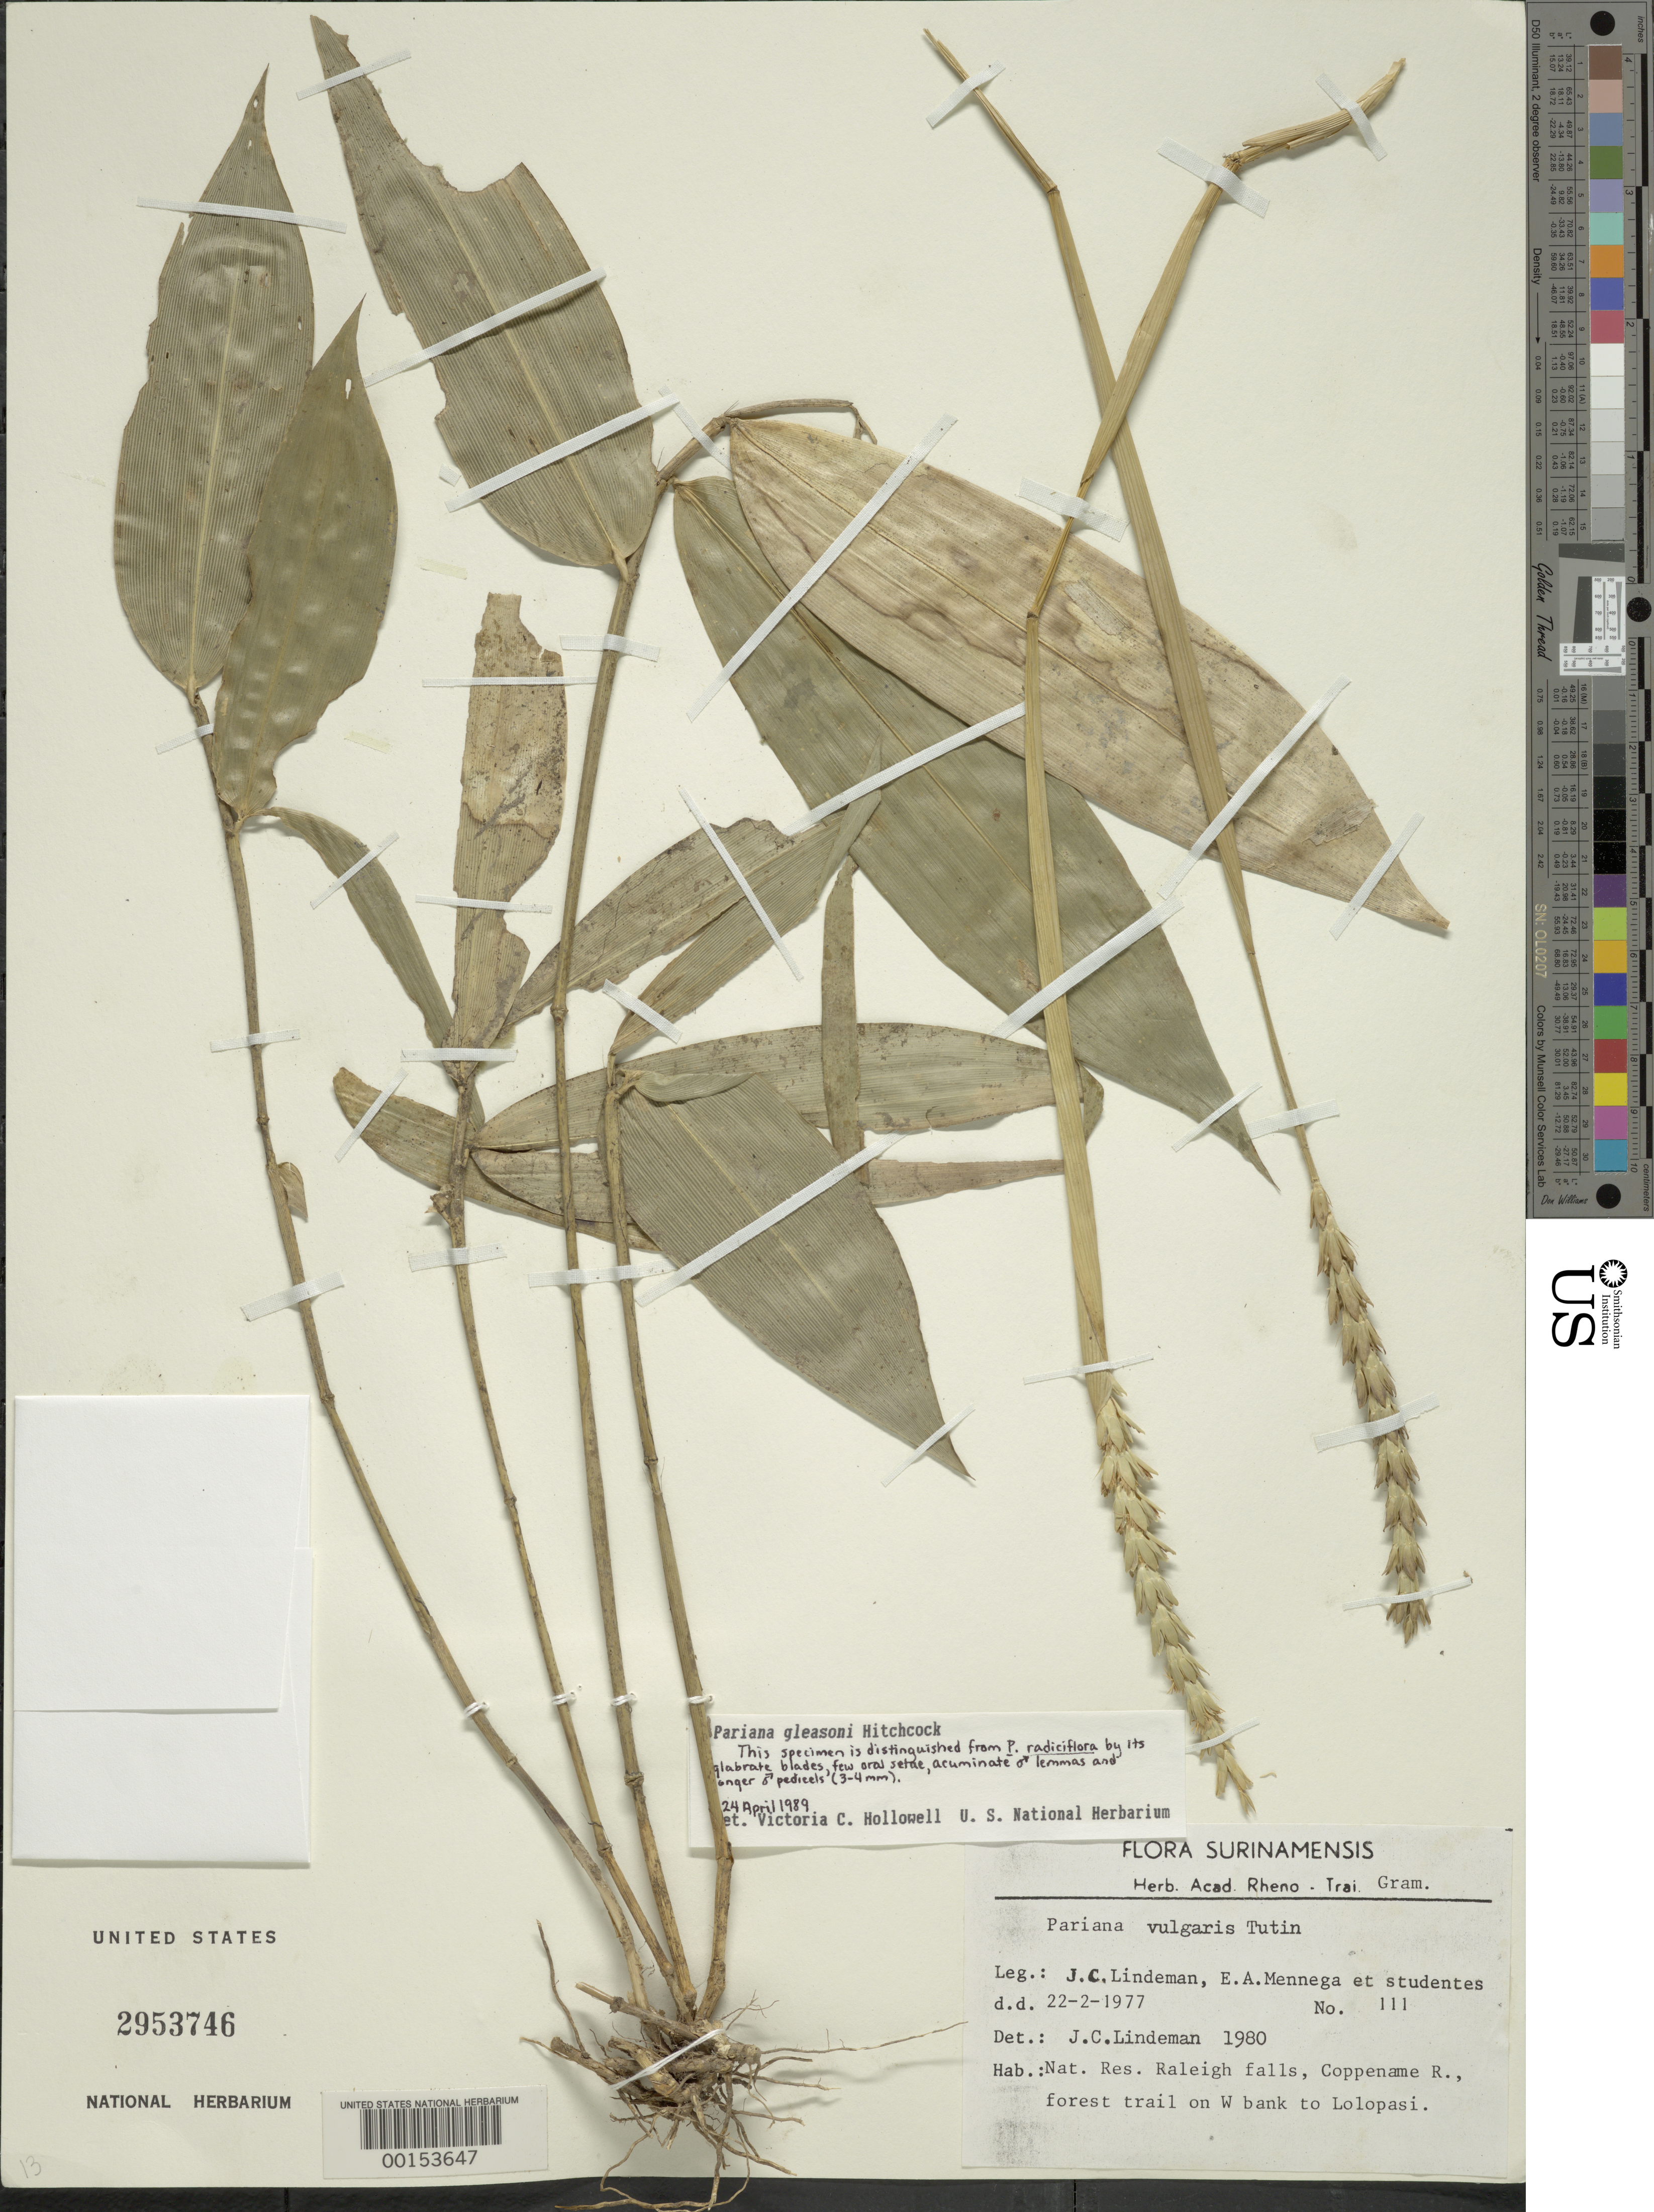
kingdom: Plantae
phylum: Tracheophyta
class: Liliopsida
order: Poales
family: Poaceae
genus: Pariana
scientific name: Pariana gleasonii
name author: Hitchc.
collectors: J. C. Lindeman & E. A. Mennega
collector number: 111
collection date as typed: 22 Feb 1977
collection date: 1977-02-22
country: Suriname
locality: Nat. res. raleigh falls, coppename river, forest trail on w bank to lolopasi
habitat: Forest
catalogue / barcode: US 2953746